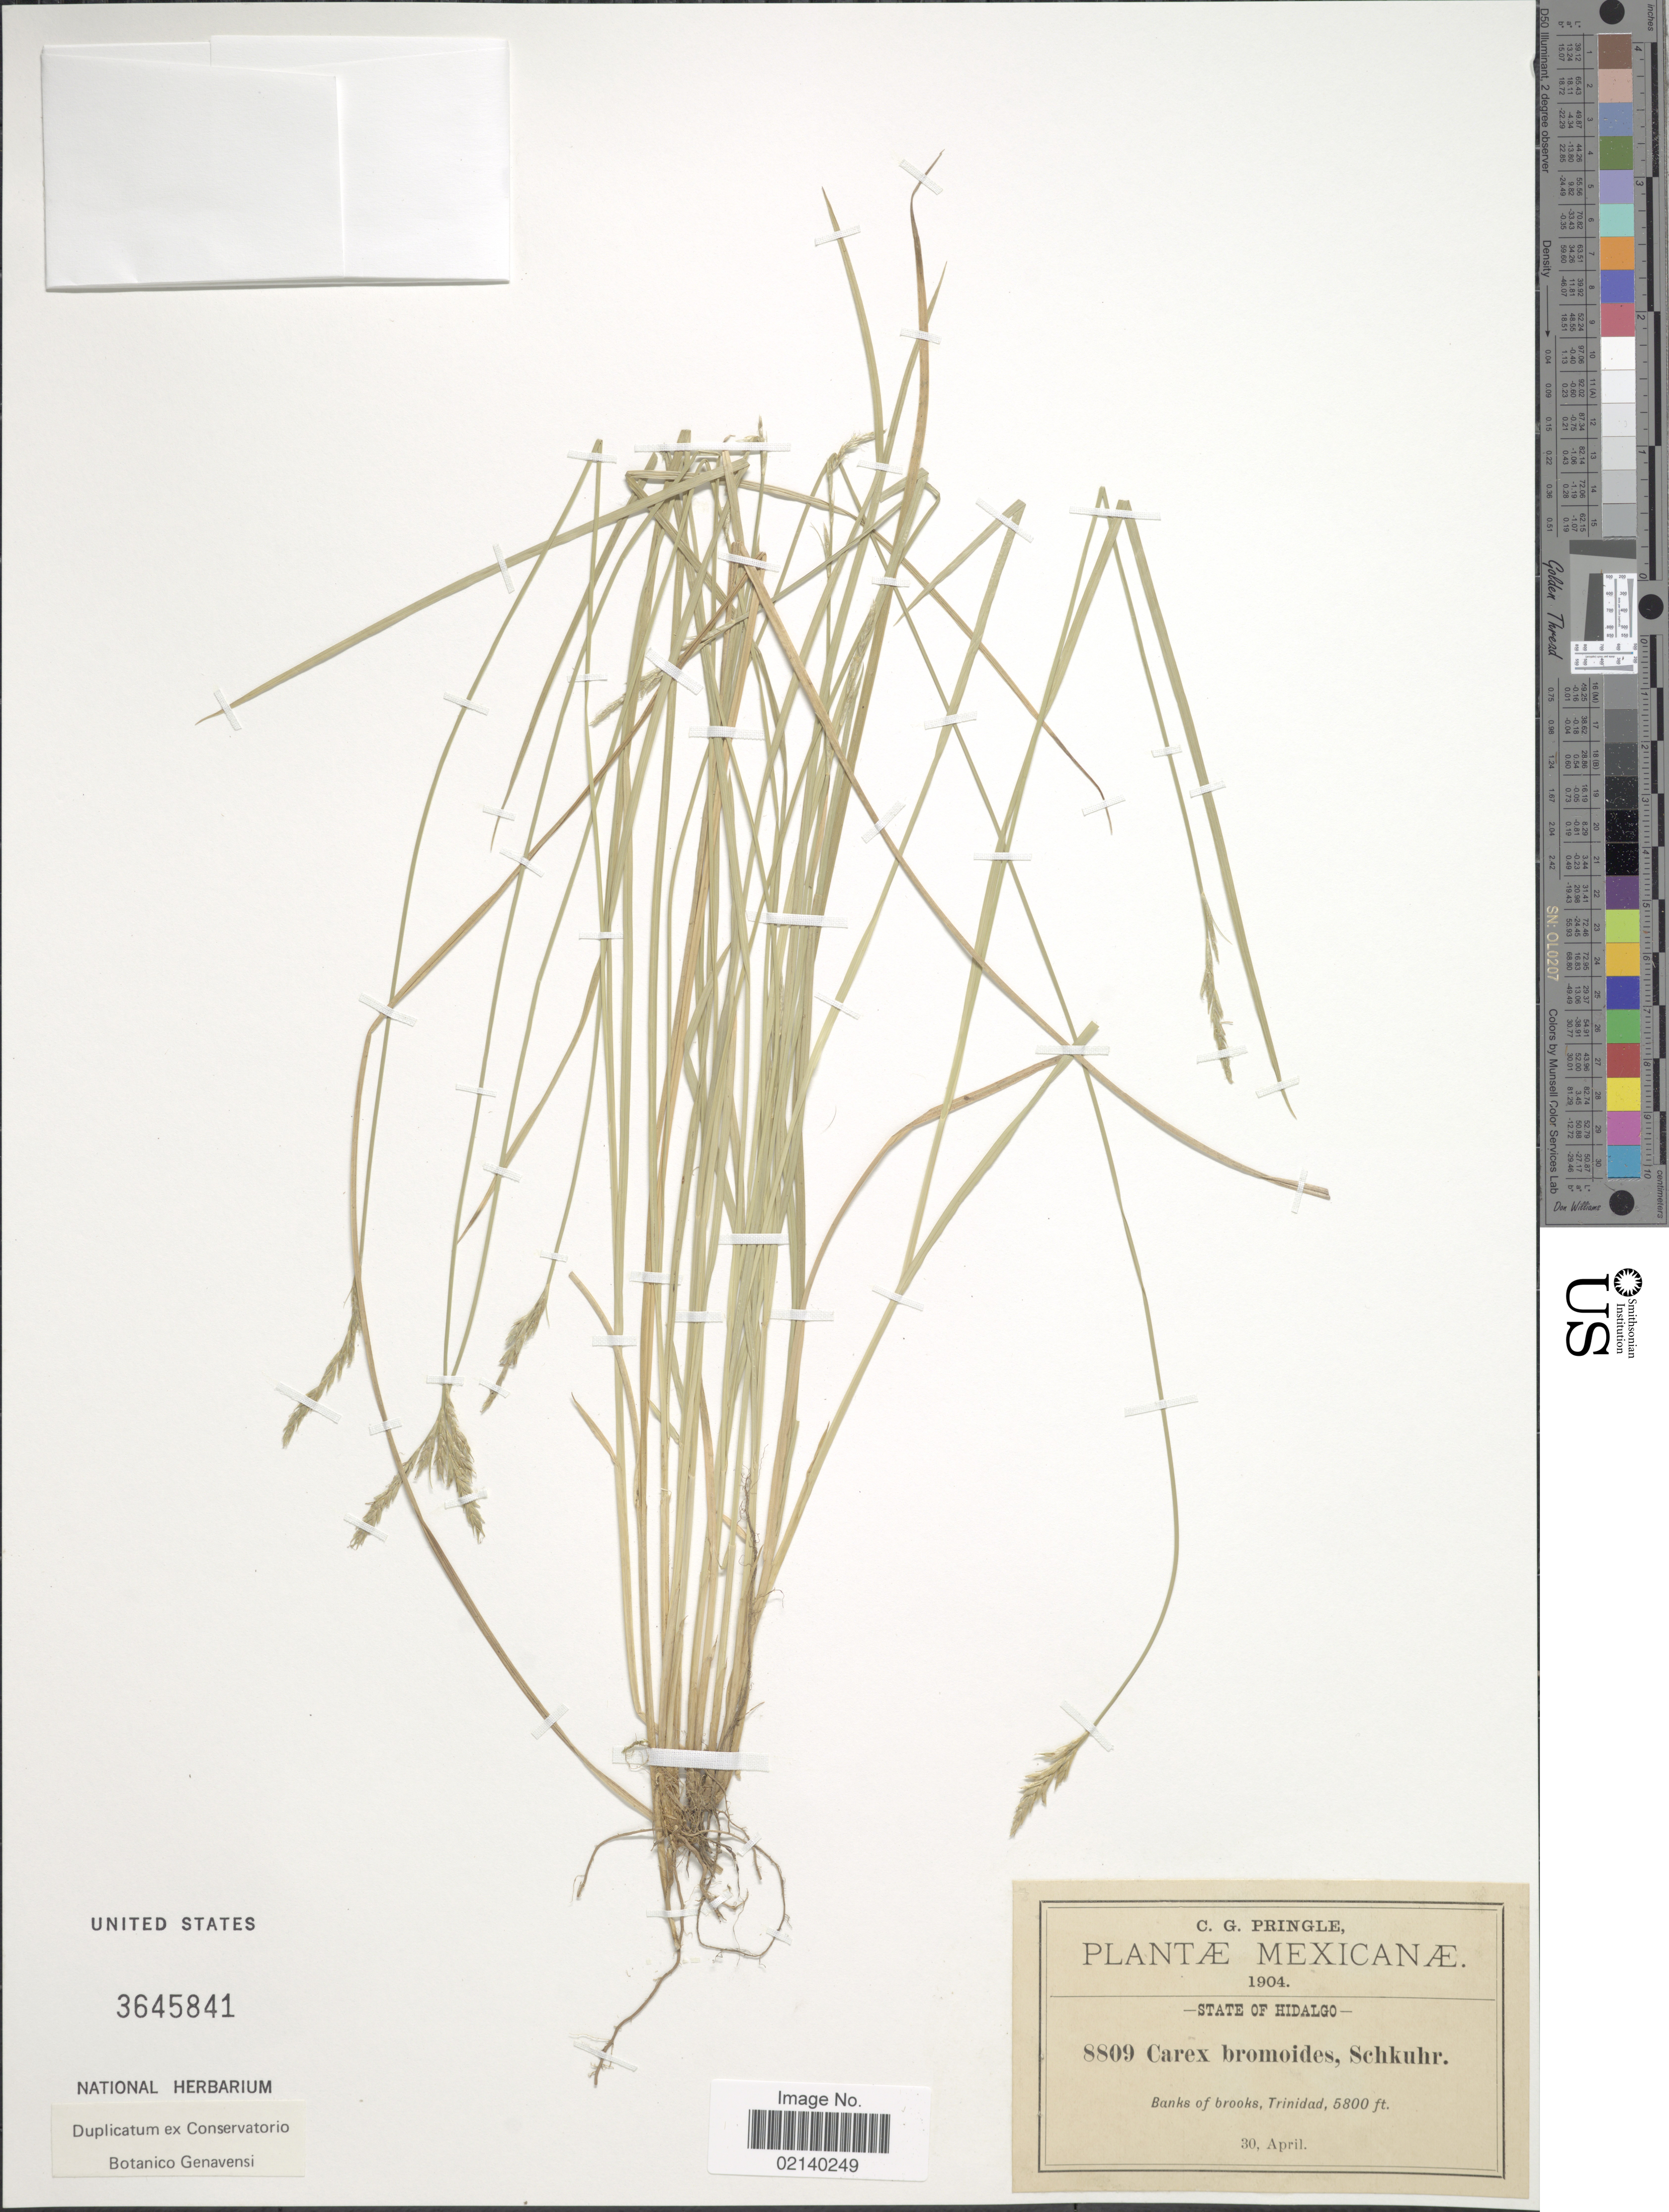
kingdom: Plantae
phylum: Tracheophyta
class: Liliopsida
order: Poales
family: Cyperaceae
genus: Carex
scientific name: Carex bromoides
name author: Willd.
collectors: C. G. Pringle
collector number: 8809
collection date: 1904-04-30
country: Mexico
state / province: Hidalgo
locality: Banks of brooks, Trinidad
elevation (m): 1768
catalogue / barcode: US 3645841